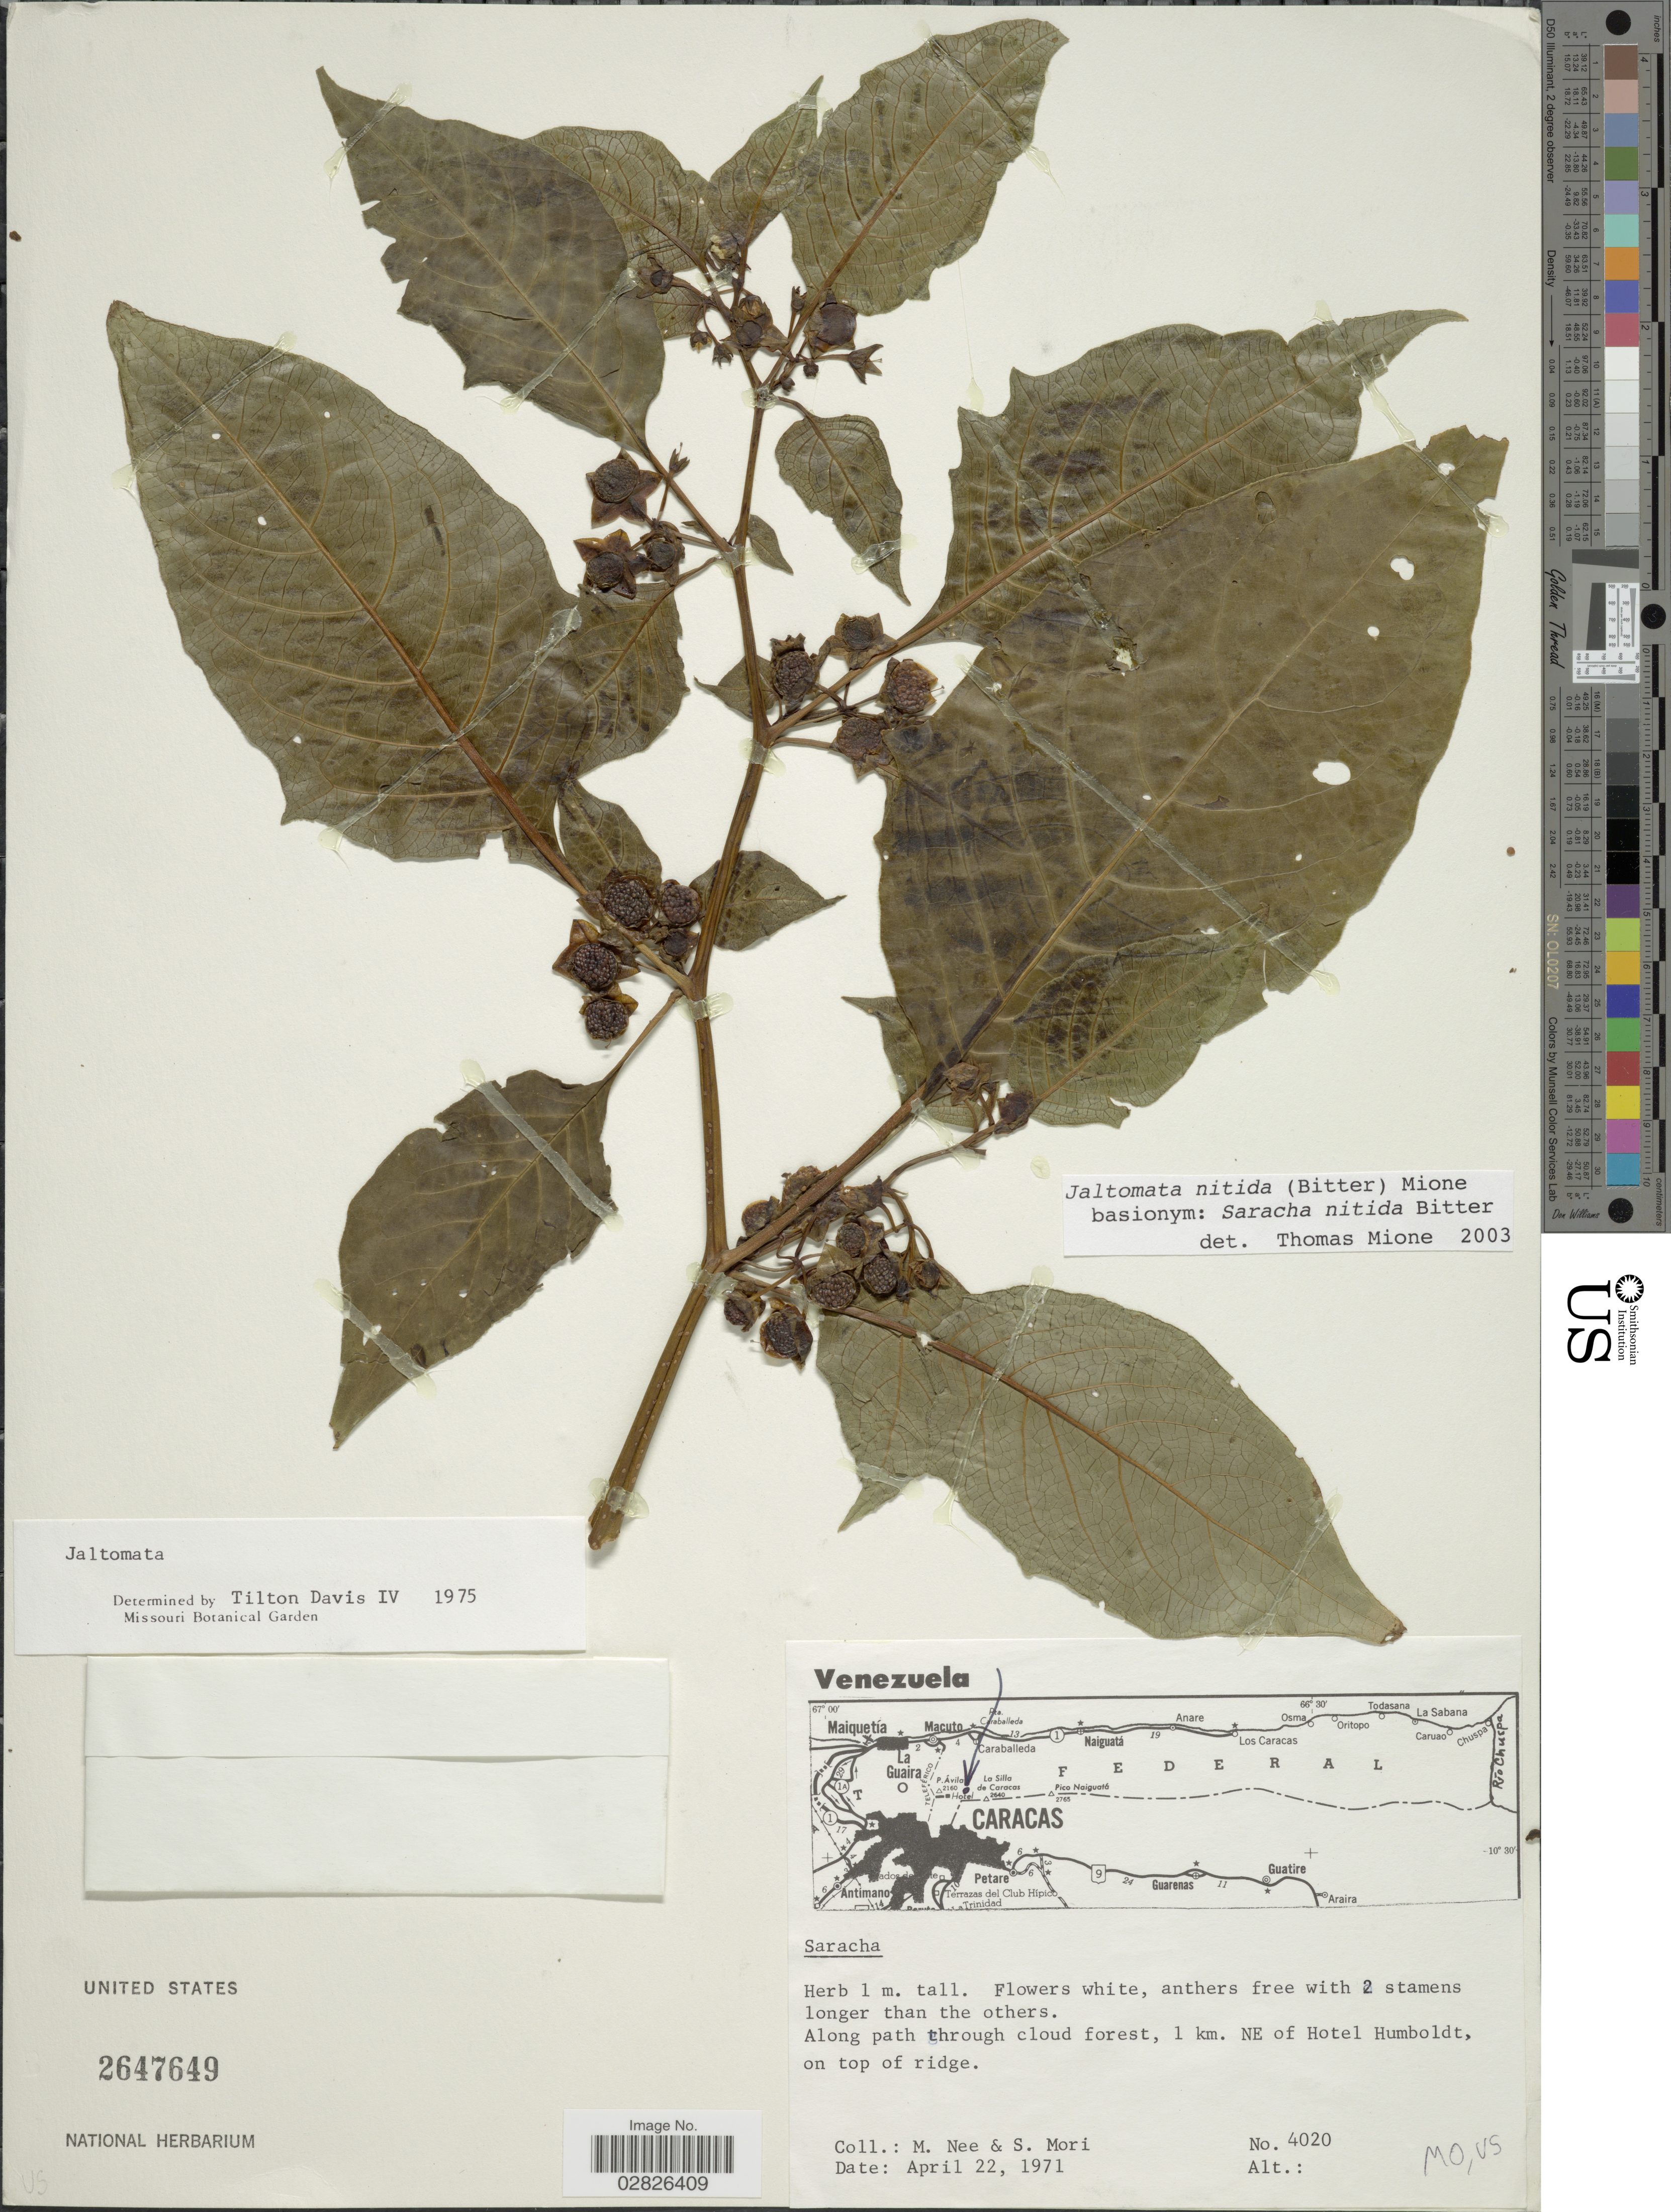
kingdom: Plantae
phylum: Tracheophyta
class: Magnoliopsida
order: Solanales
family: Solanaceae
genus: Jaltomata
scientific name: Jaltomata nitida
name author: (Bitter) Mione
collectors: M. Nee & S. Mori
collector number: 4020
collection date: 1971-04-22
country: Venezuela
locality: Along path through cloud forest, 1 km. NE of Hotel Humboldt, on top of ridge.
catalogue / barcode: US 2647649